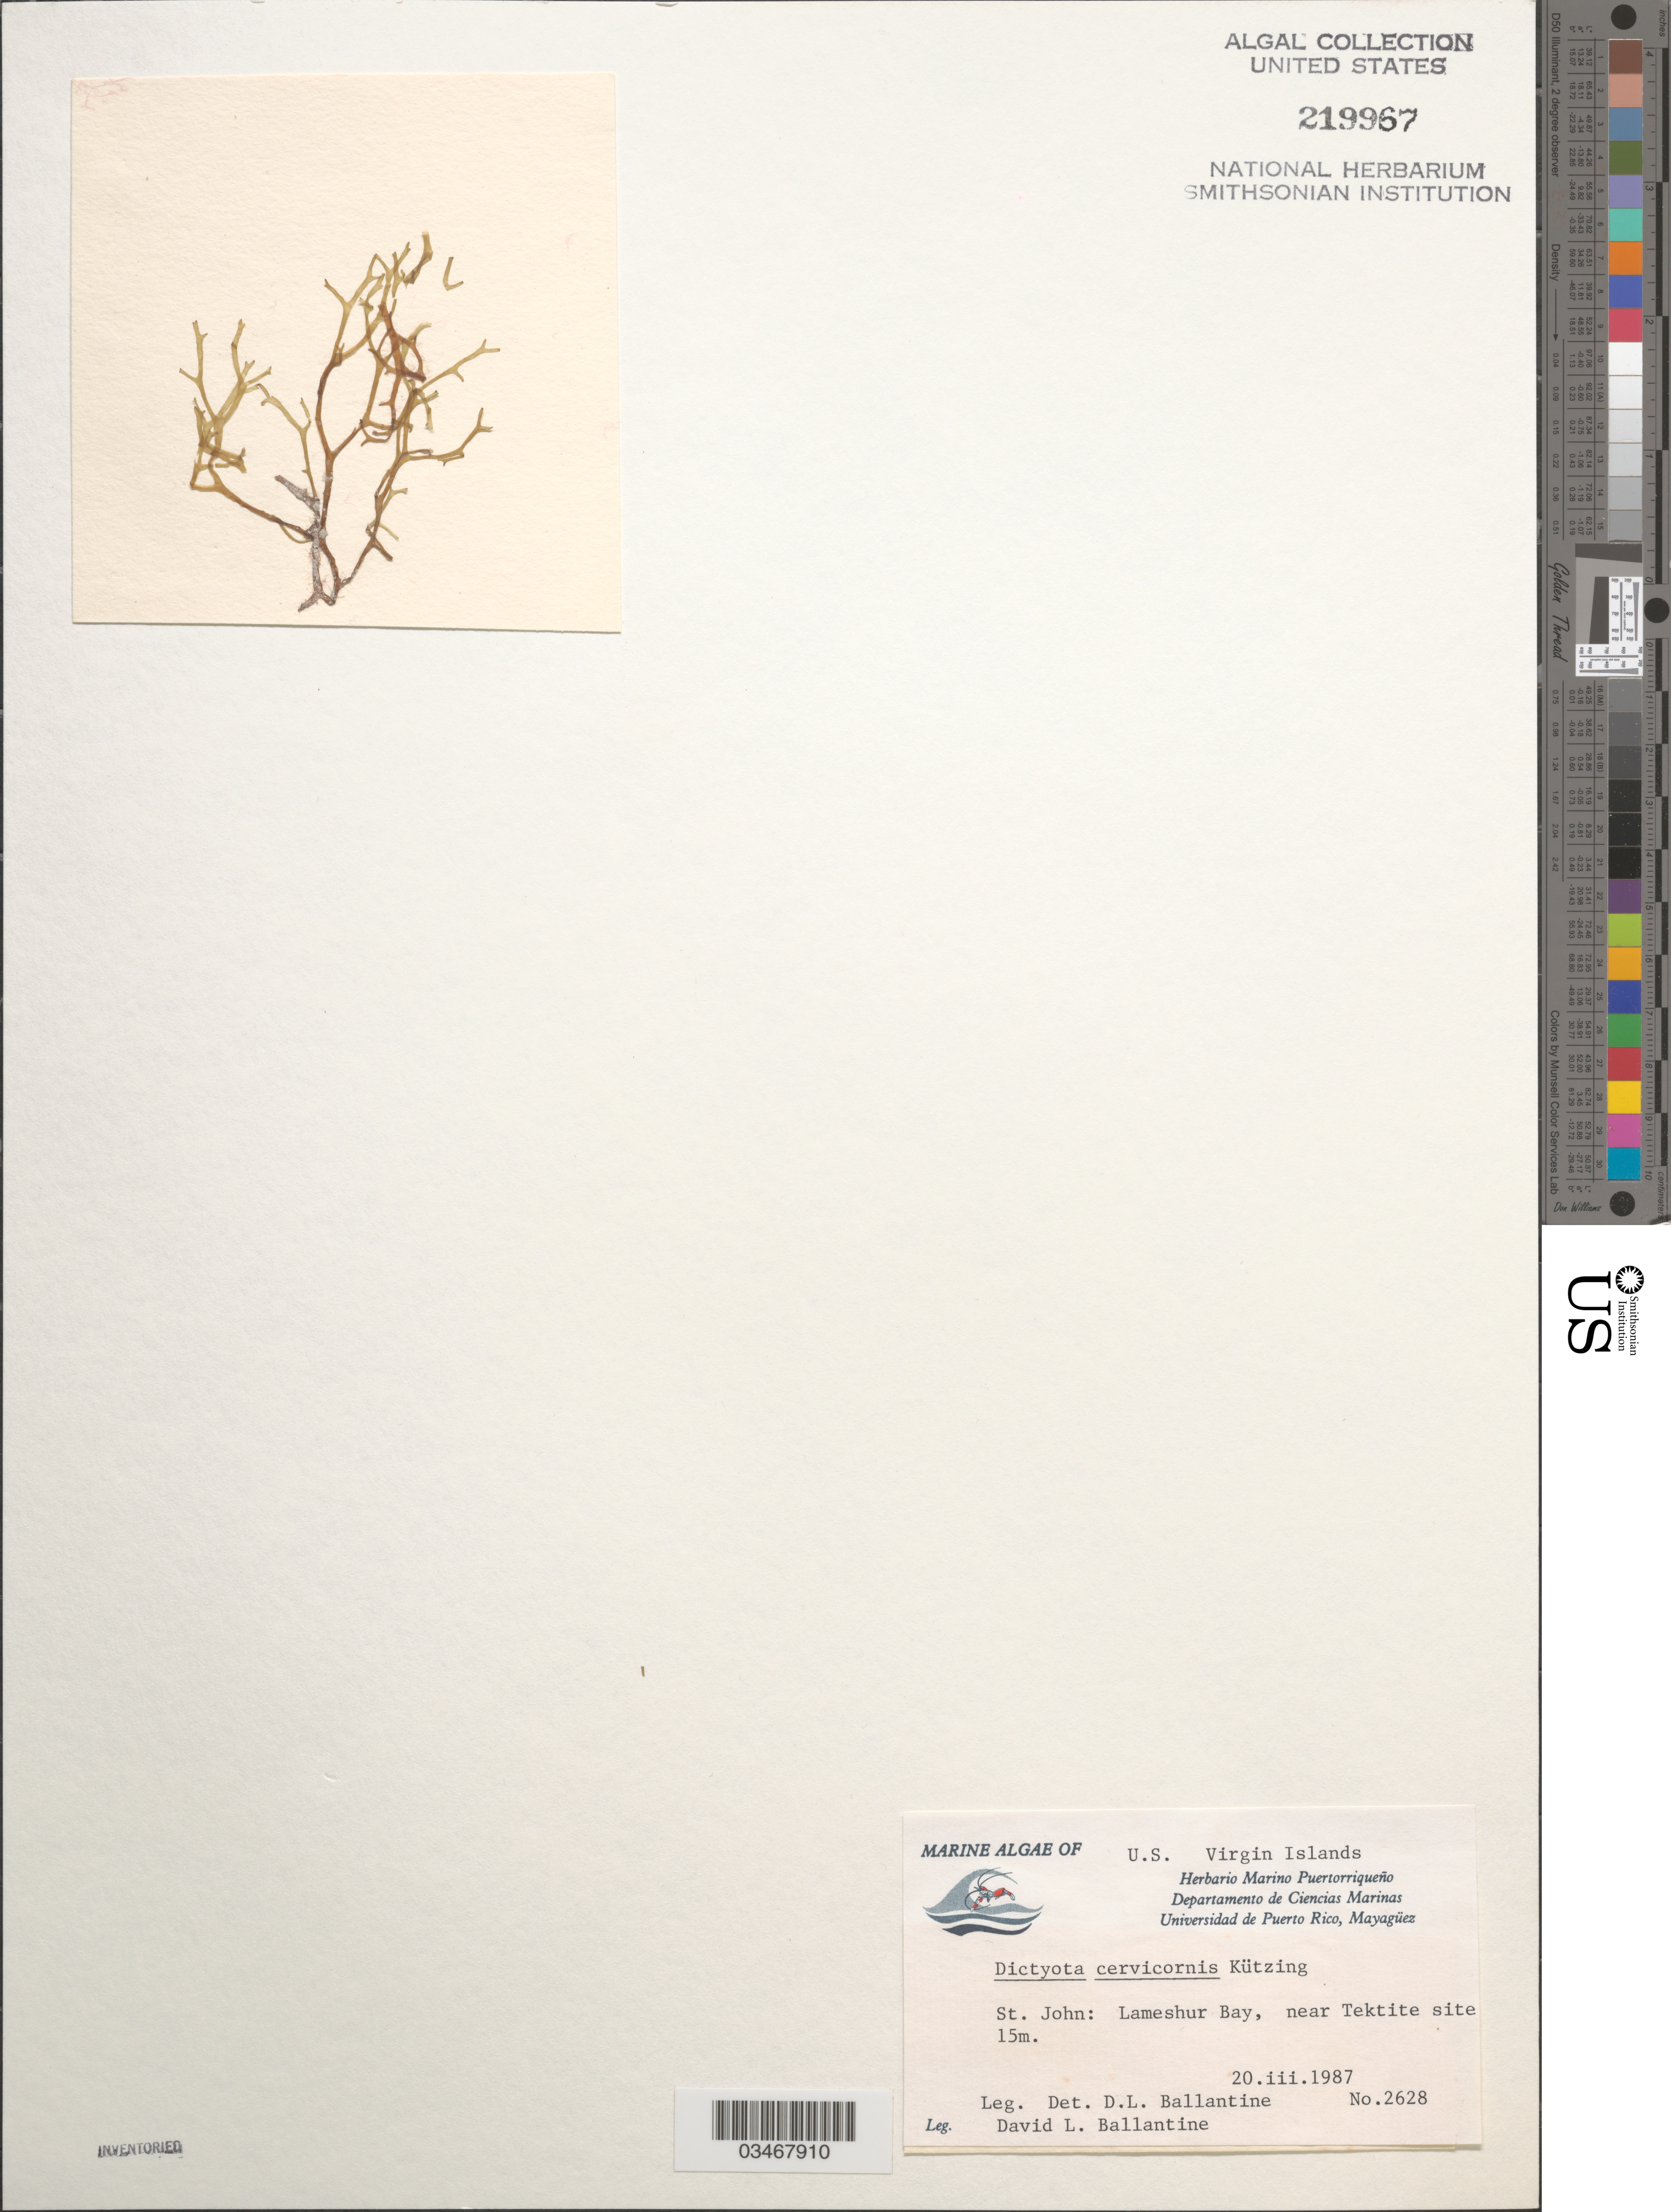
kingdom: Chromista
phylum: Ochrophyta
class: Phaeophyceae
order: Dictyotales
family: Dictyotaceae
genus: Dictyota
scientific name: Dictyota cervicornis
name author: Kütz.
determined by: Ballantine, D. L.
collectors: D.L. Ballantine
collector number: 2628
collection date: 1987-03-20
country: U.S. Virgin Islands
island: St. John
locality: near Tekite site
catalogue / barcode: US 219967